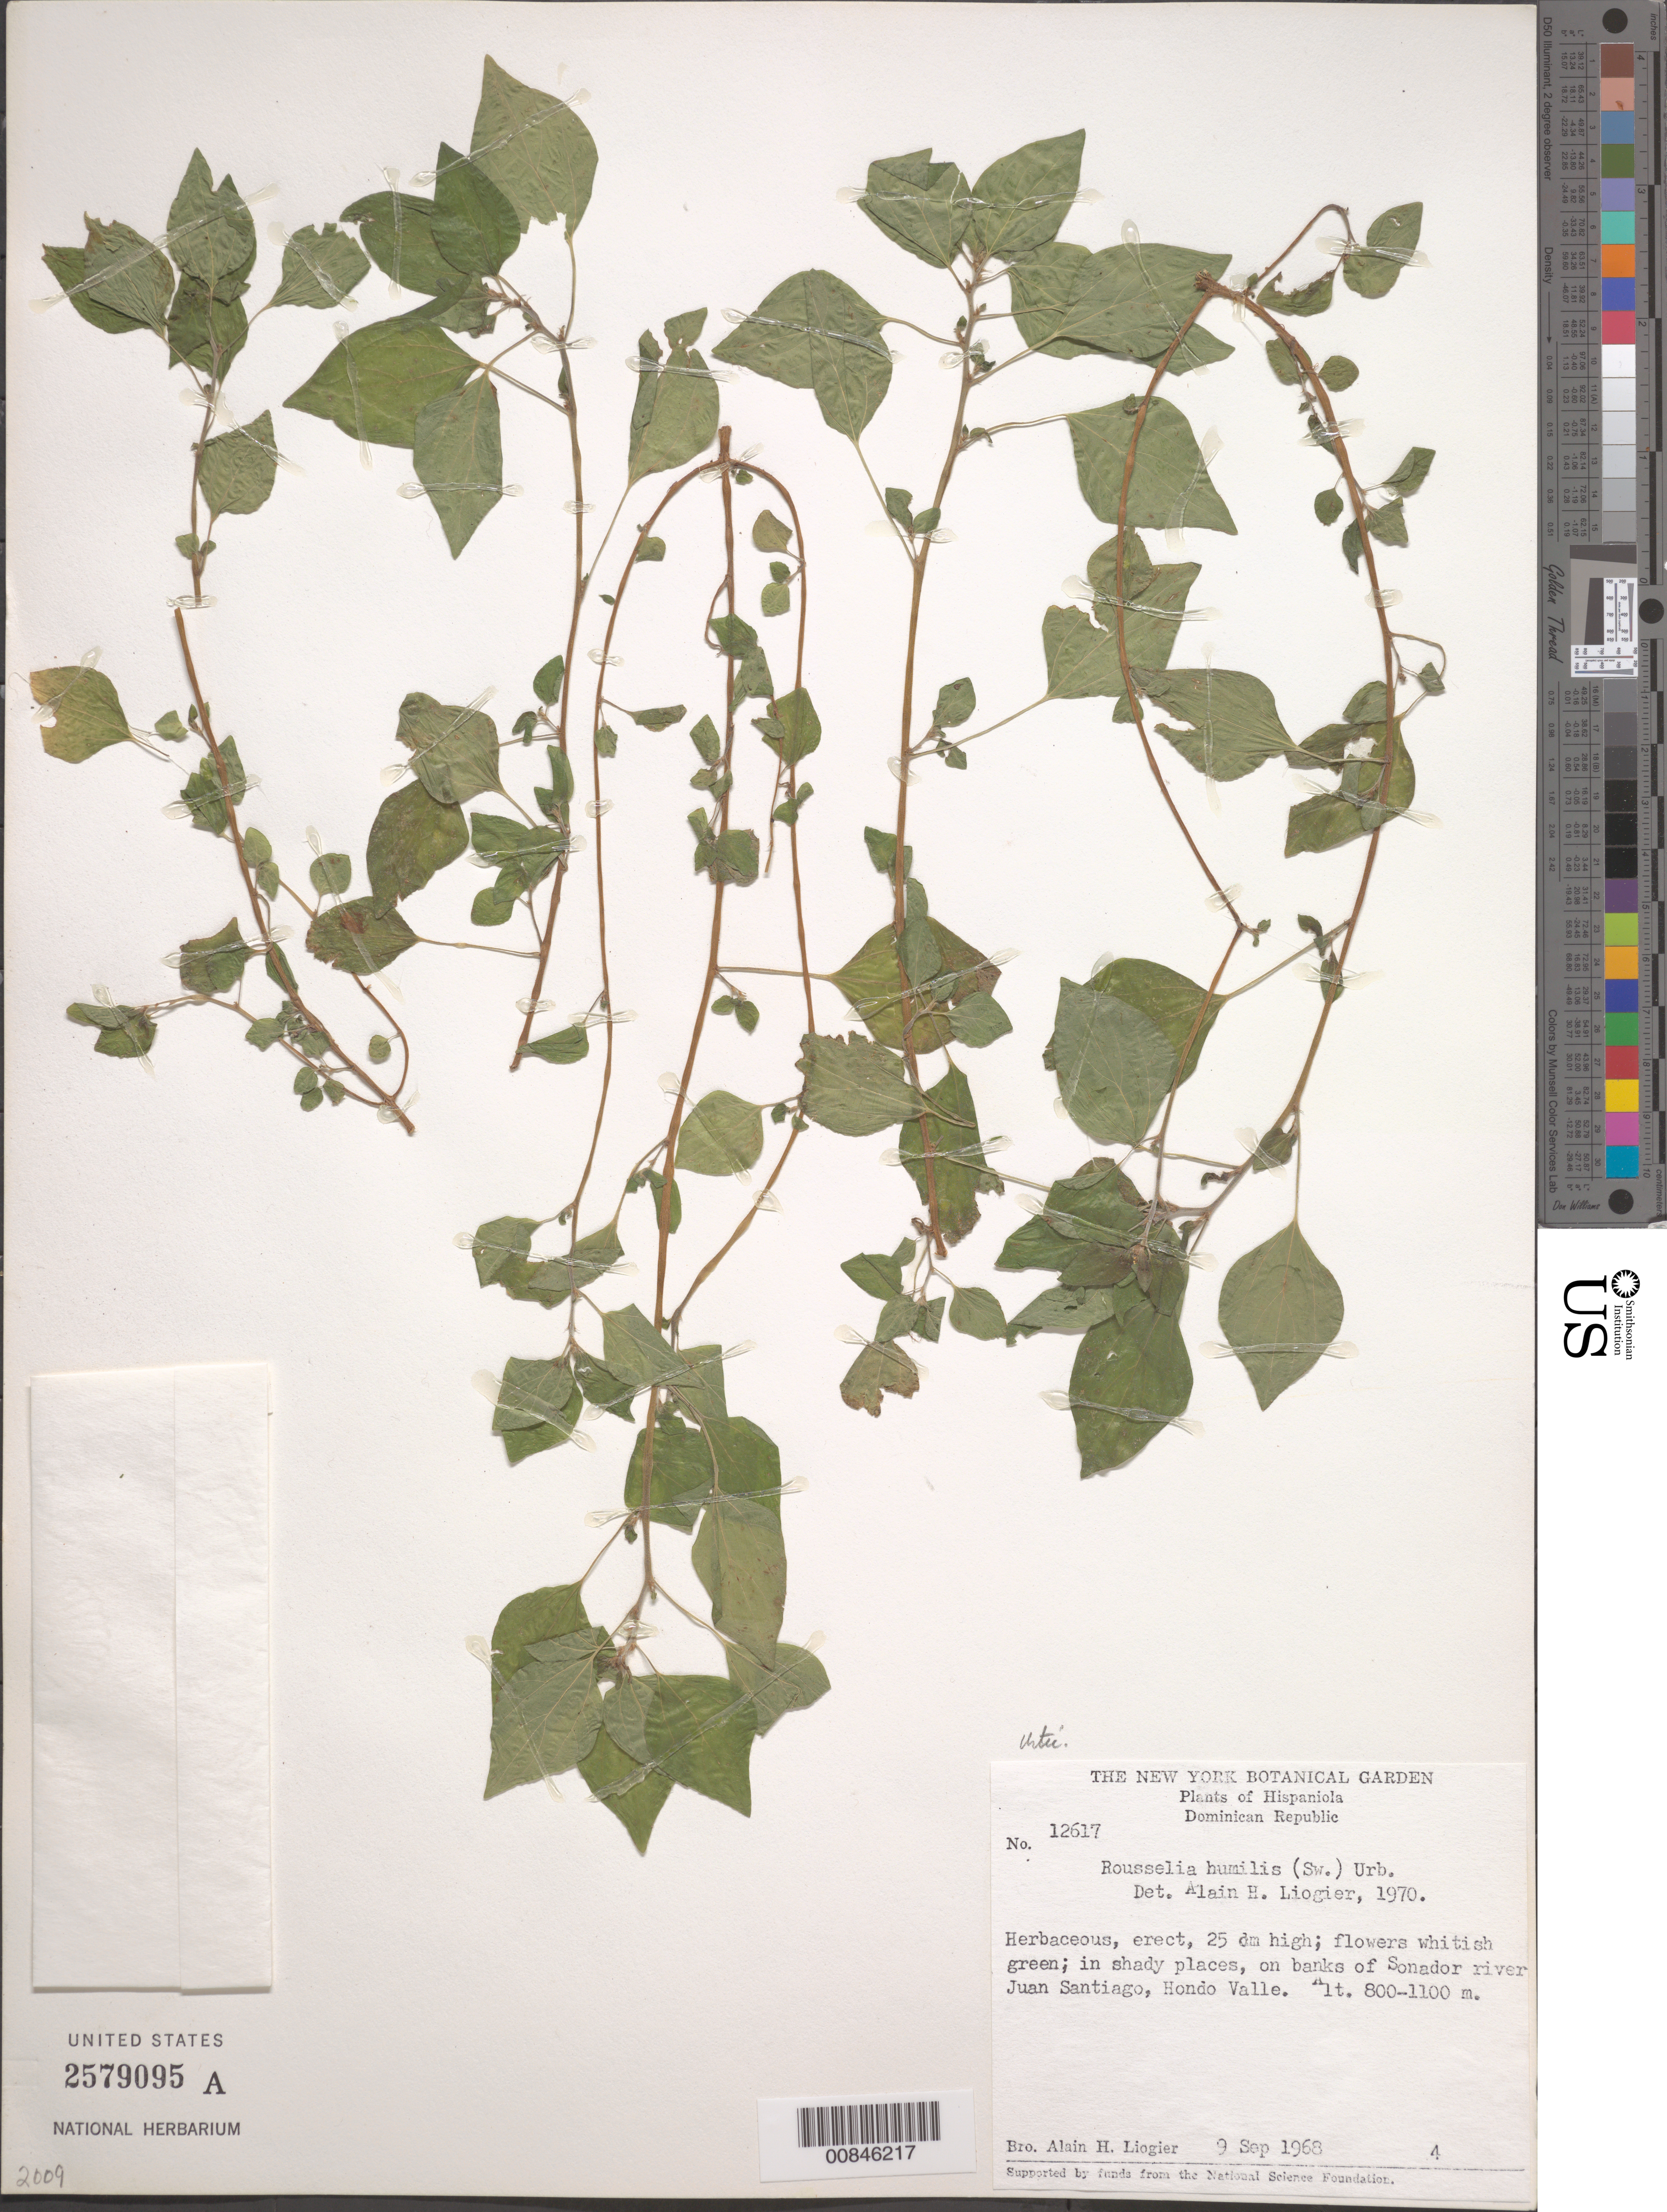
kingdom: Plantae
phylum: Tracheophyta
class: Magnoliopsida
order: Rosales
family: Urticaceae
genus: Rousselia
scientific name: Rousselia humilis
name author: (Sw.) Urb.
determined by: Liogier, Alain H.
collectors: A. H. Liogier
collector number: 12617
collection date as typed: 09 Sep 1968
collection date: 1968-09-09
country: Dominican Republic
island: Hispaniola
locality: On banks of Sonador river, Juan Santiago, Hondo Valle.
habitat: In shady places, on banks of river.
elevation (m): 800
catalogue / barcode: US 2579095A